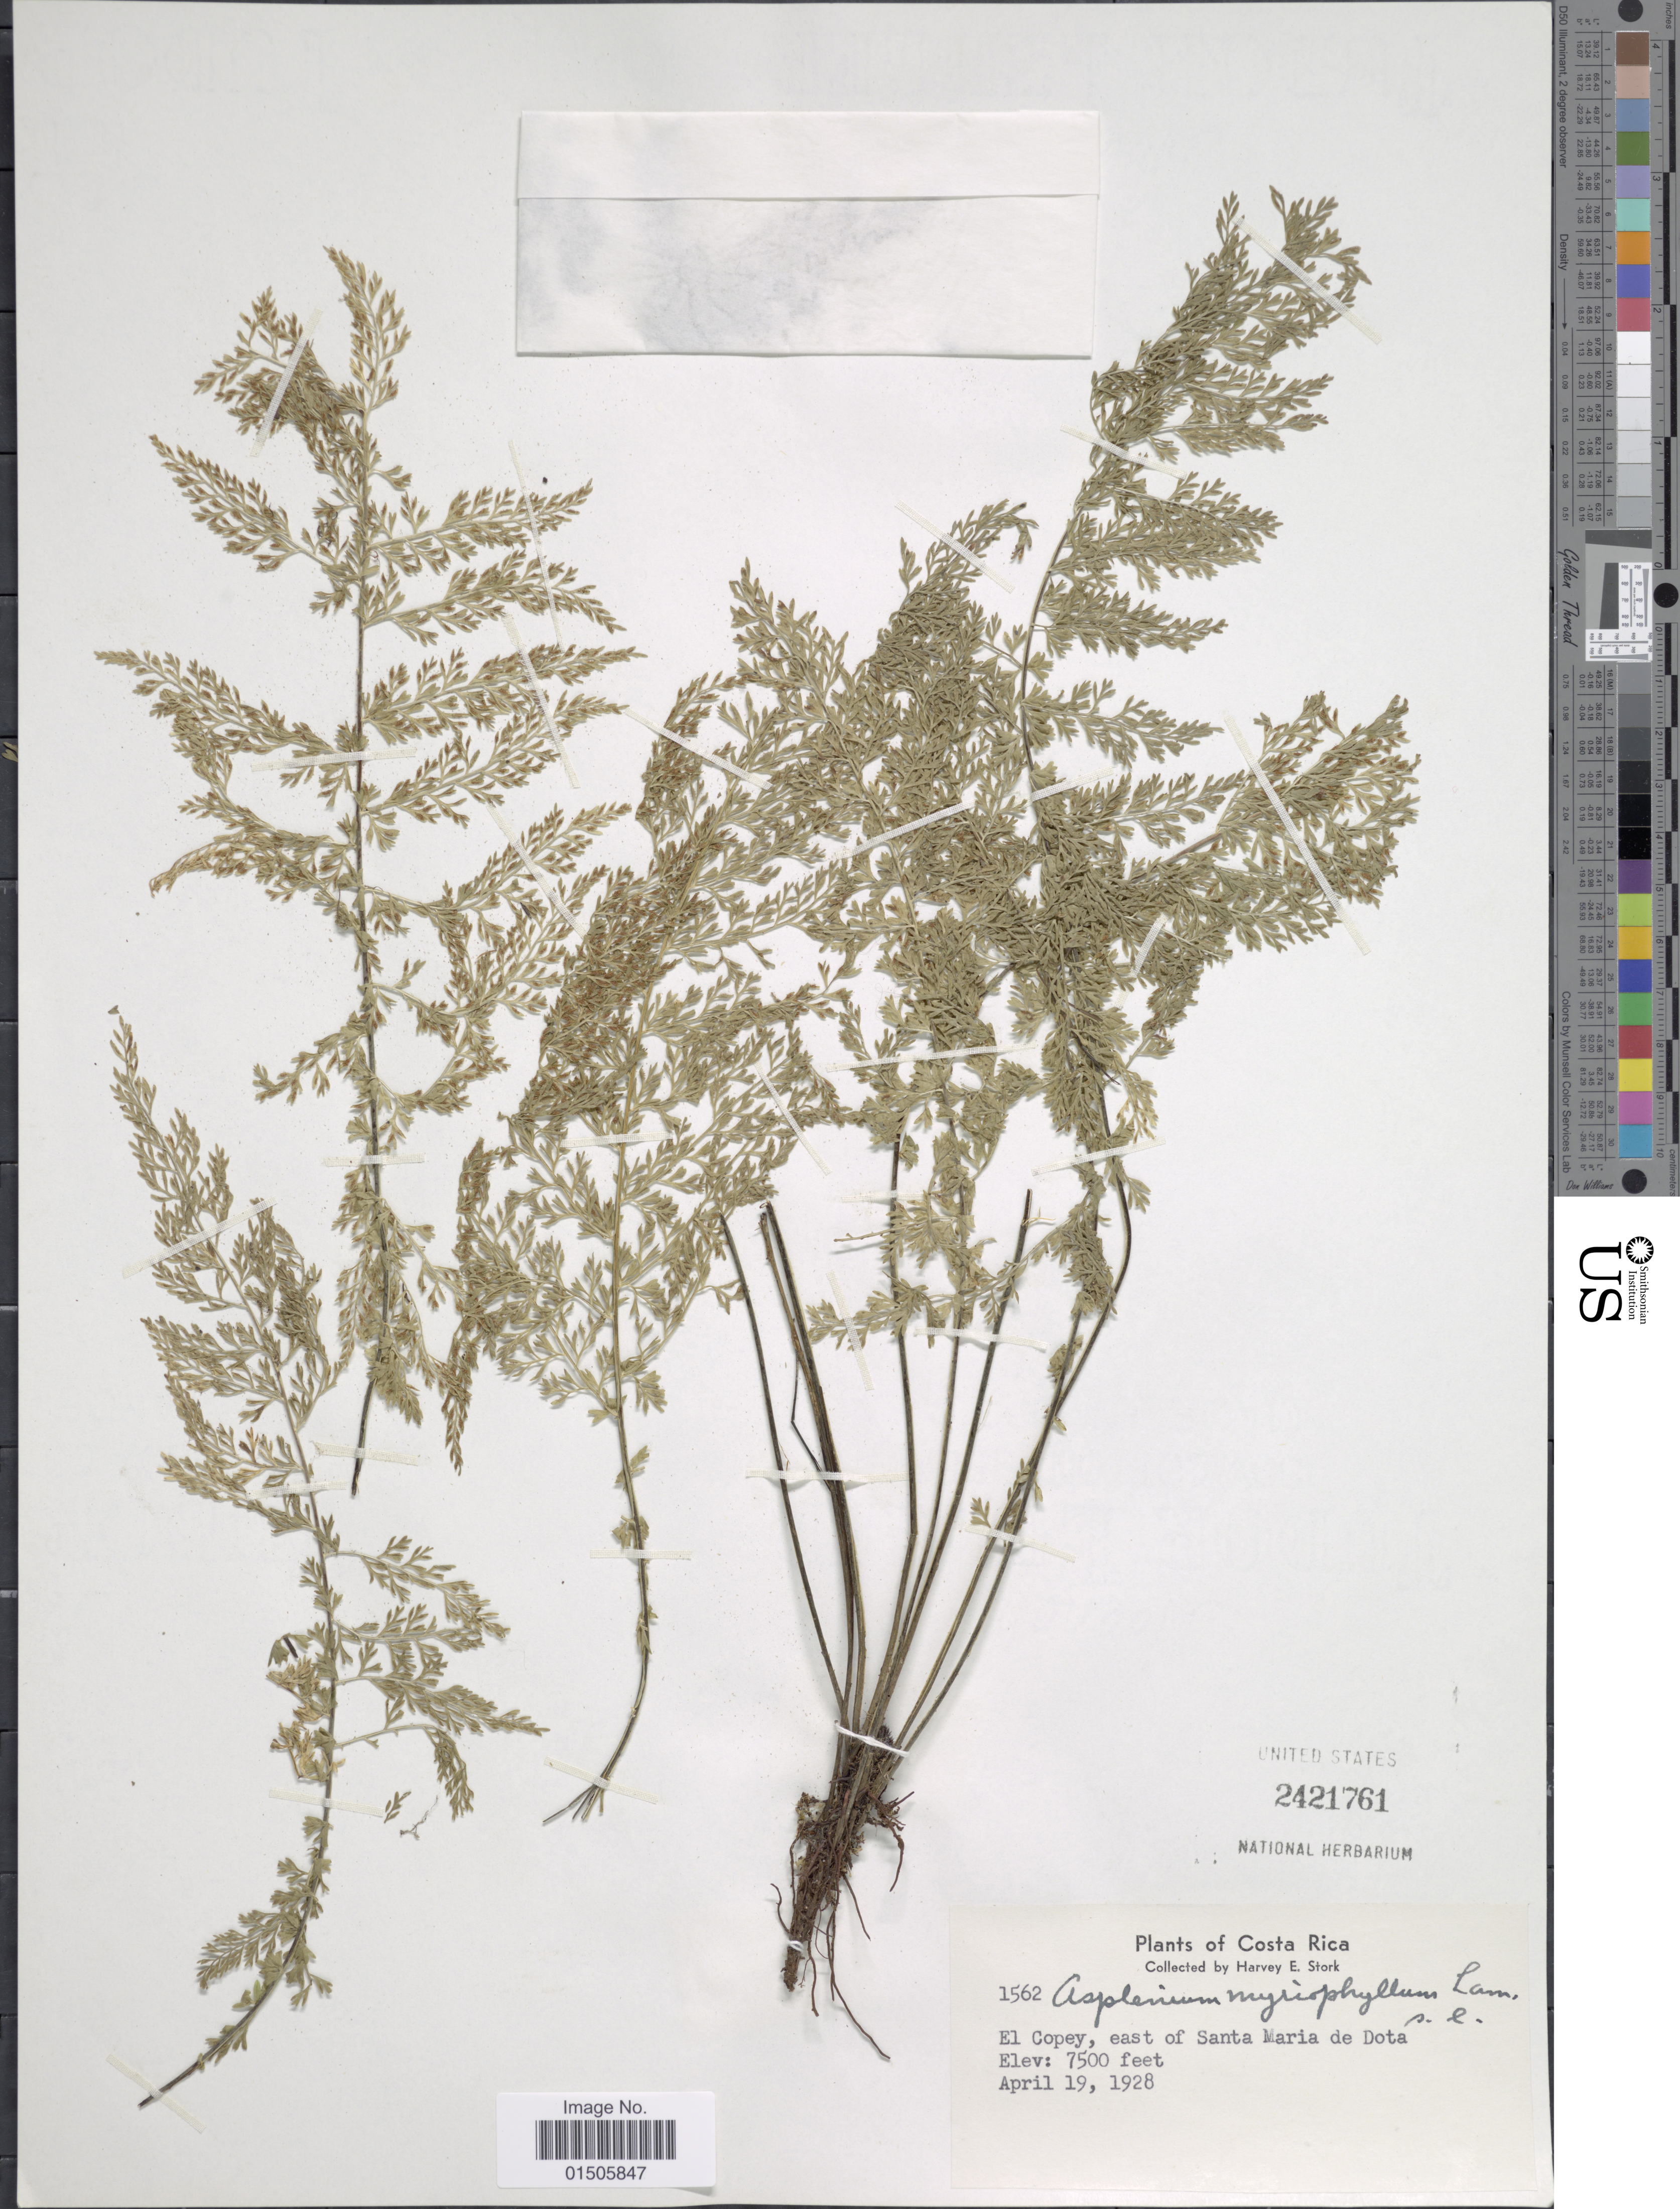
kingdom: Plantae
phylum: Tracheophyta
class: Polypodiopsida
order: Polypodiales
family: Aspleniaceae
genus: Asplenium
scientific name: Asplenium cristatum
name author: Lam.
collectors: H. E. Stork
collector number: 1562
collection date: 1928-04-19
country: Costa Rica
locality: El Copey, east of Santa Maria de Dota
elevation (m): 2286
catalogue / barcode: US 2421761